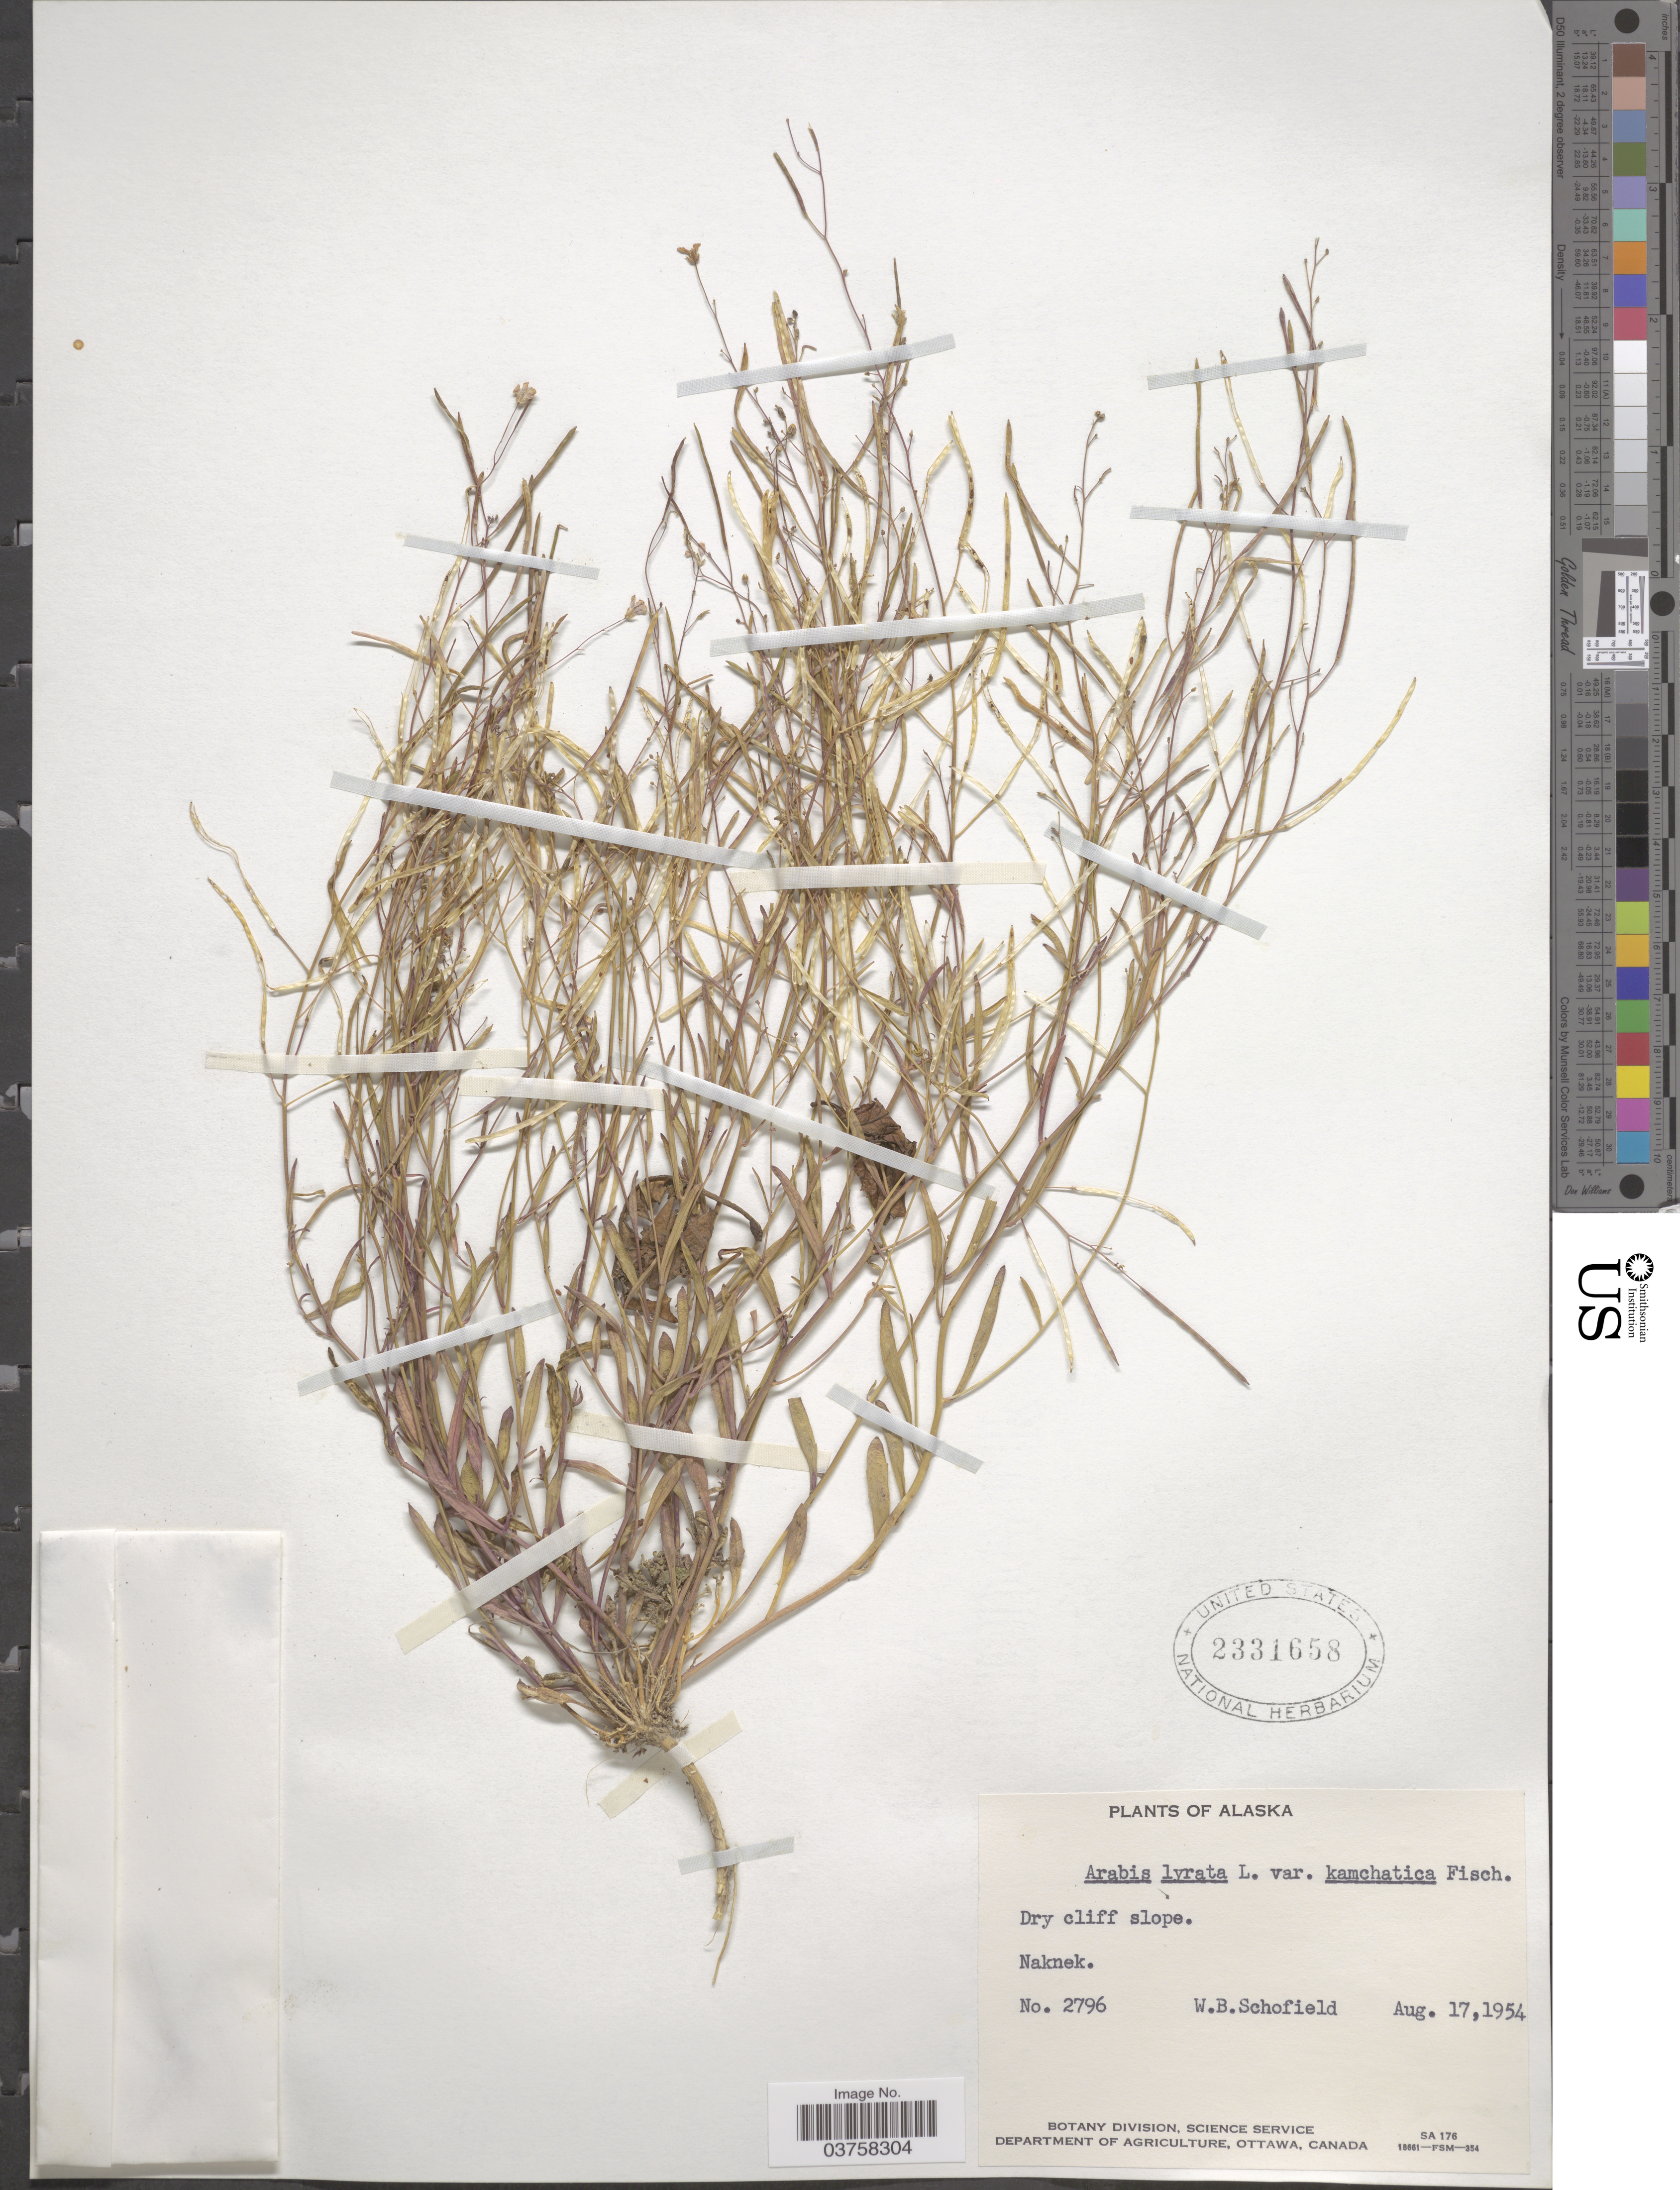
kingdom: Plantae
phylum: Tracheophyta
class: Magnoliopsida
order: Brassicales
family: Brassicaceae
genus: Arabidopsis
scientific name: Arabidopsis lyrata subsp. kamchatica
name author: (Fisch. ex DC.) O'Kane & Al-Shehbaz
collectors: W. Schofield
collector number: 2796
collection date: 1954-08-17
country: United States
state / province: Alaska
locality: Naknek.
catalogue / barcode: US 2331658